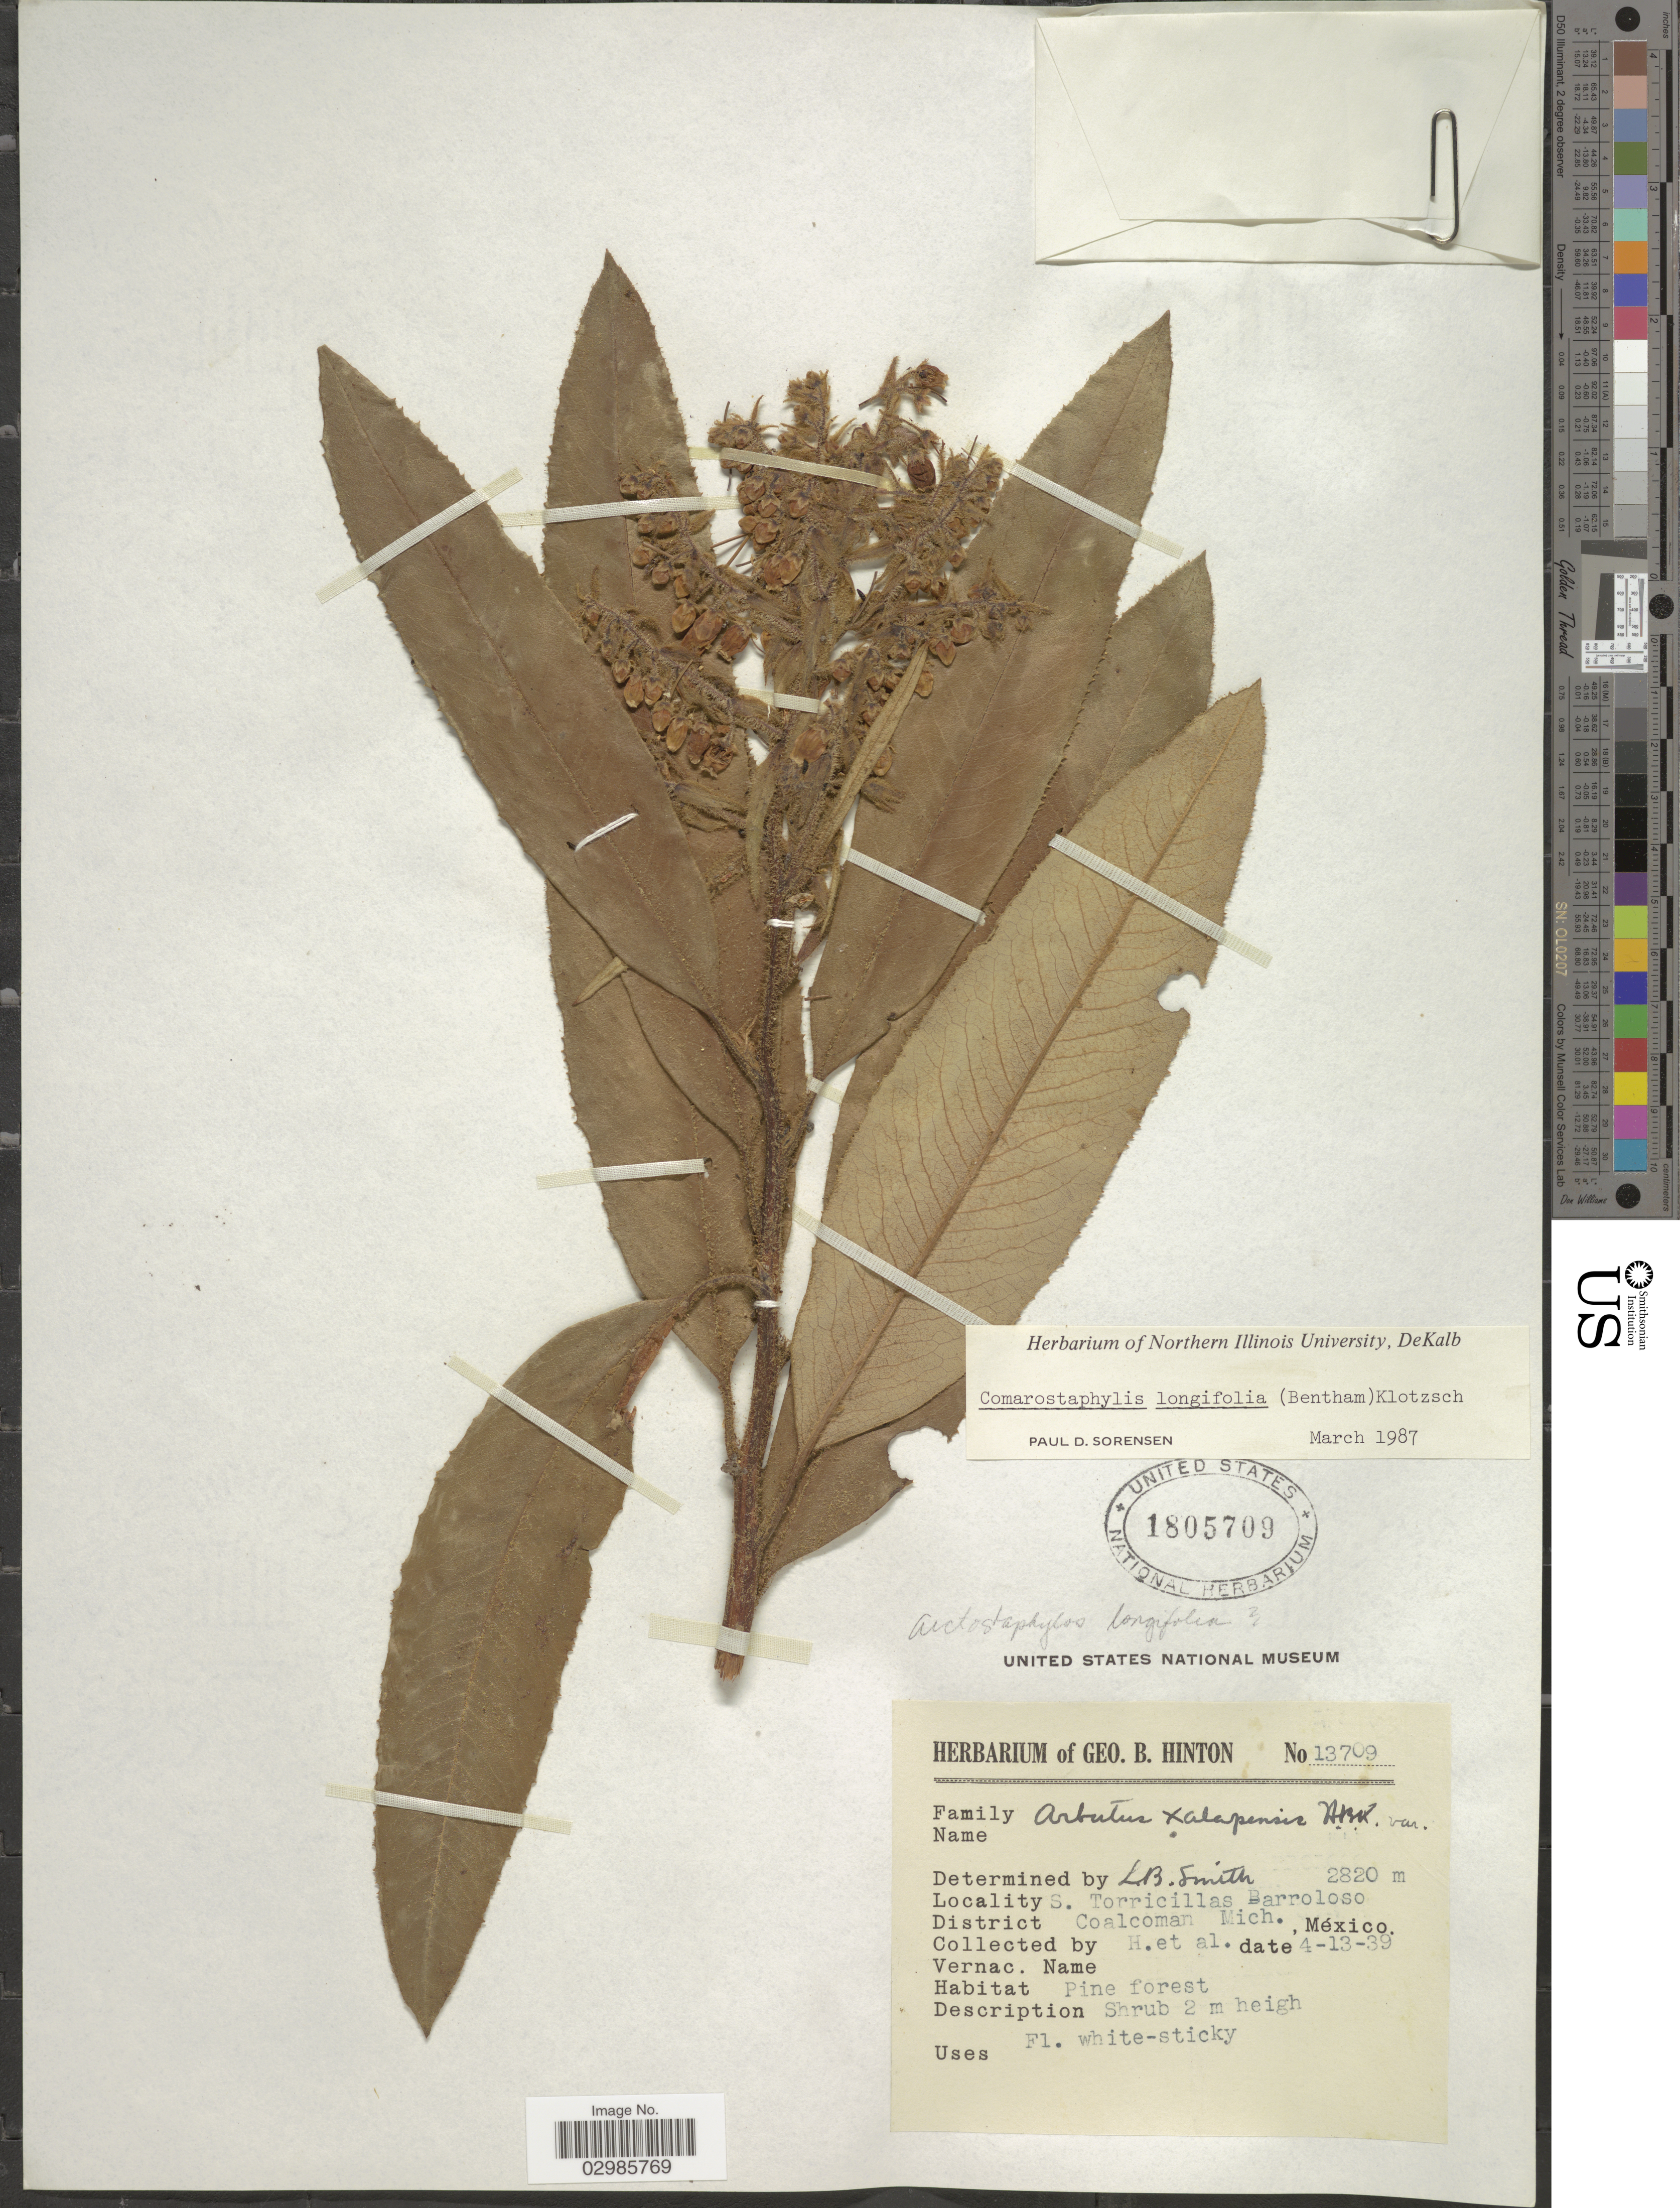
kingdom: Plantae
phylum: Tracheophyta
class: Magnoliopsida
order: Ericales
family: Ericaceae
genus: Comarostaphylis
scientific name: Comarostaphylis longifolia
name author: (Benth.) Klotzsch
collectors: G. B. Hinton & et al.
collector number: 13709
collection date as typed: Transcribed d/m/y: 13/4/39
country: Mexico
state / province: Michoacán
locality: S. Torricillas-Barroloso, District Coalcoman Mich., México.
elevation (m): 2820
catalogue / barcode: US 1805709